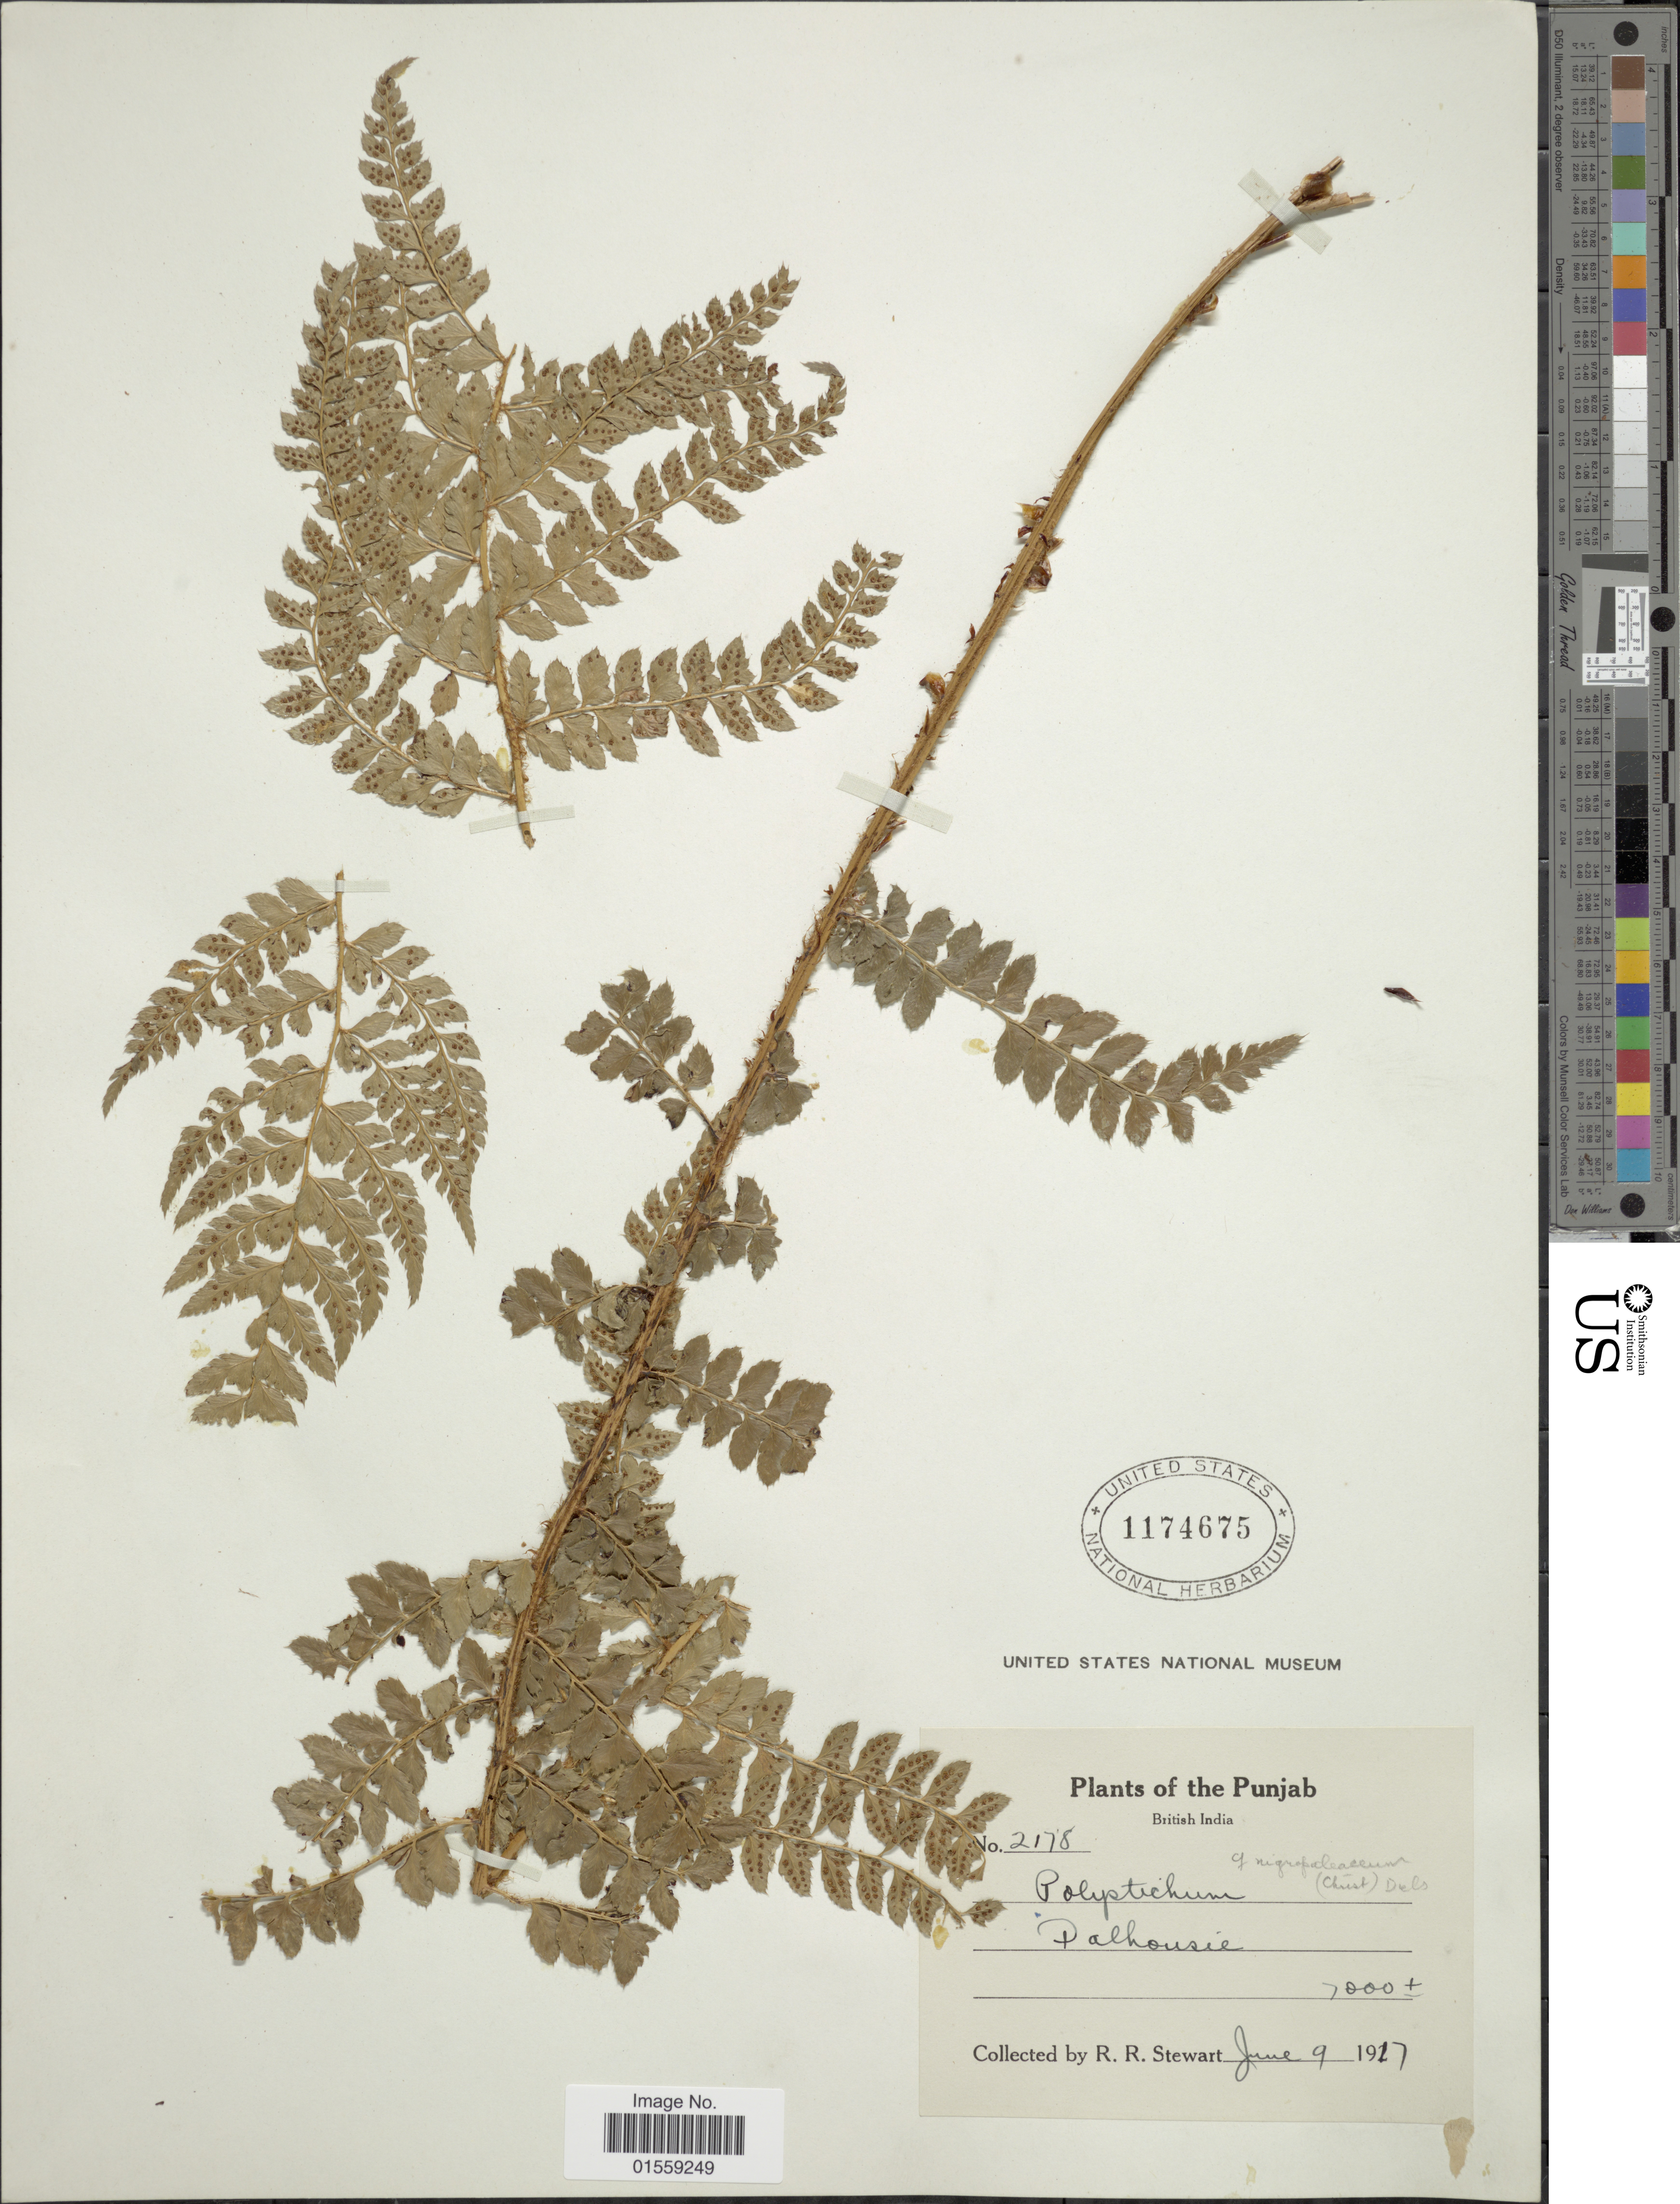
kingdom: Plantae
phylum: Tracheophyta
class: Polypodiopsida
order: Polypodiales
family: Dryopteridaceae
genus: Polystichum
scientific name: Polystichum nigropalaceum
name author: (Christ) Diels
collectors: R. R. Stewart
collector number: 2178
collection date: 1917-06-09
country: India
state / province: Punjab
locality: British India, Palhousie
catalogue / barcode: US 1174675